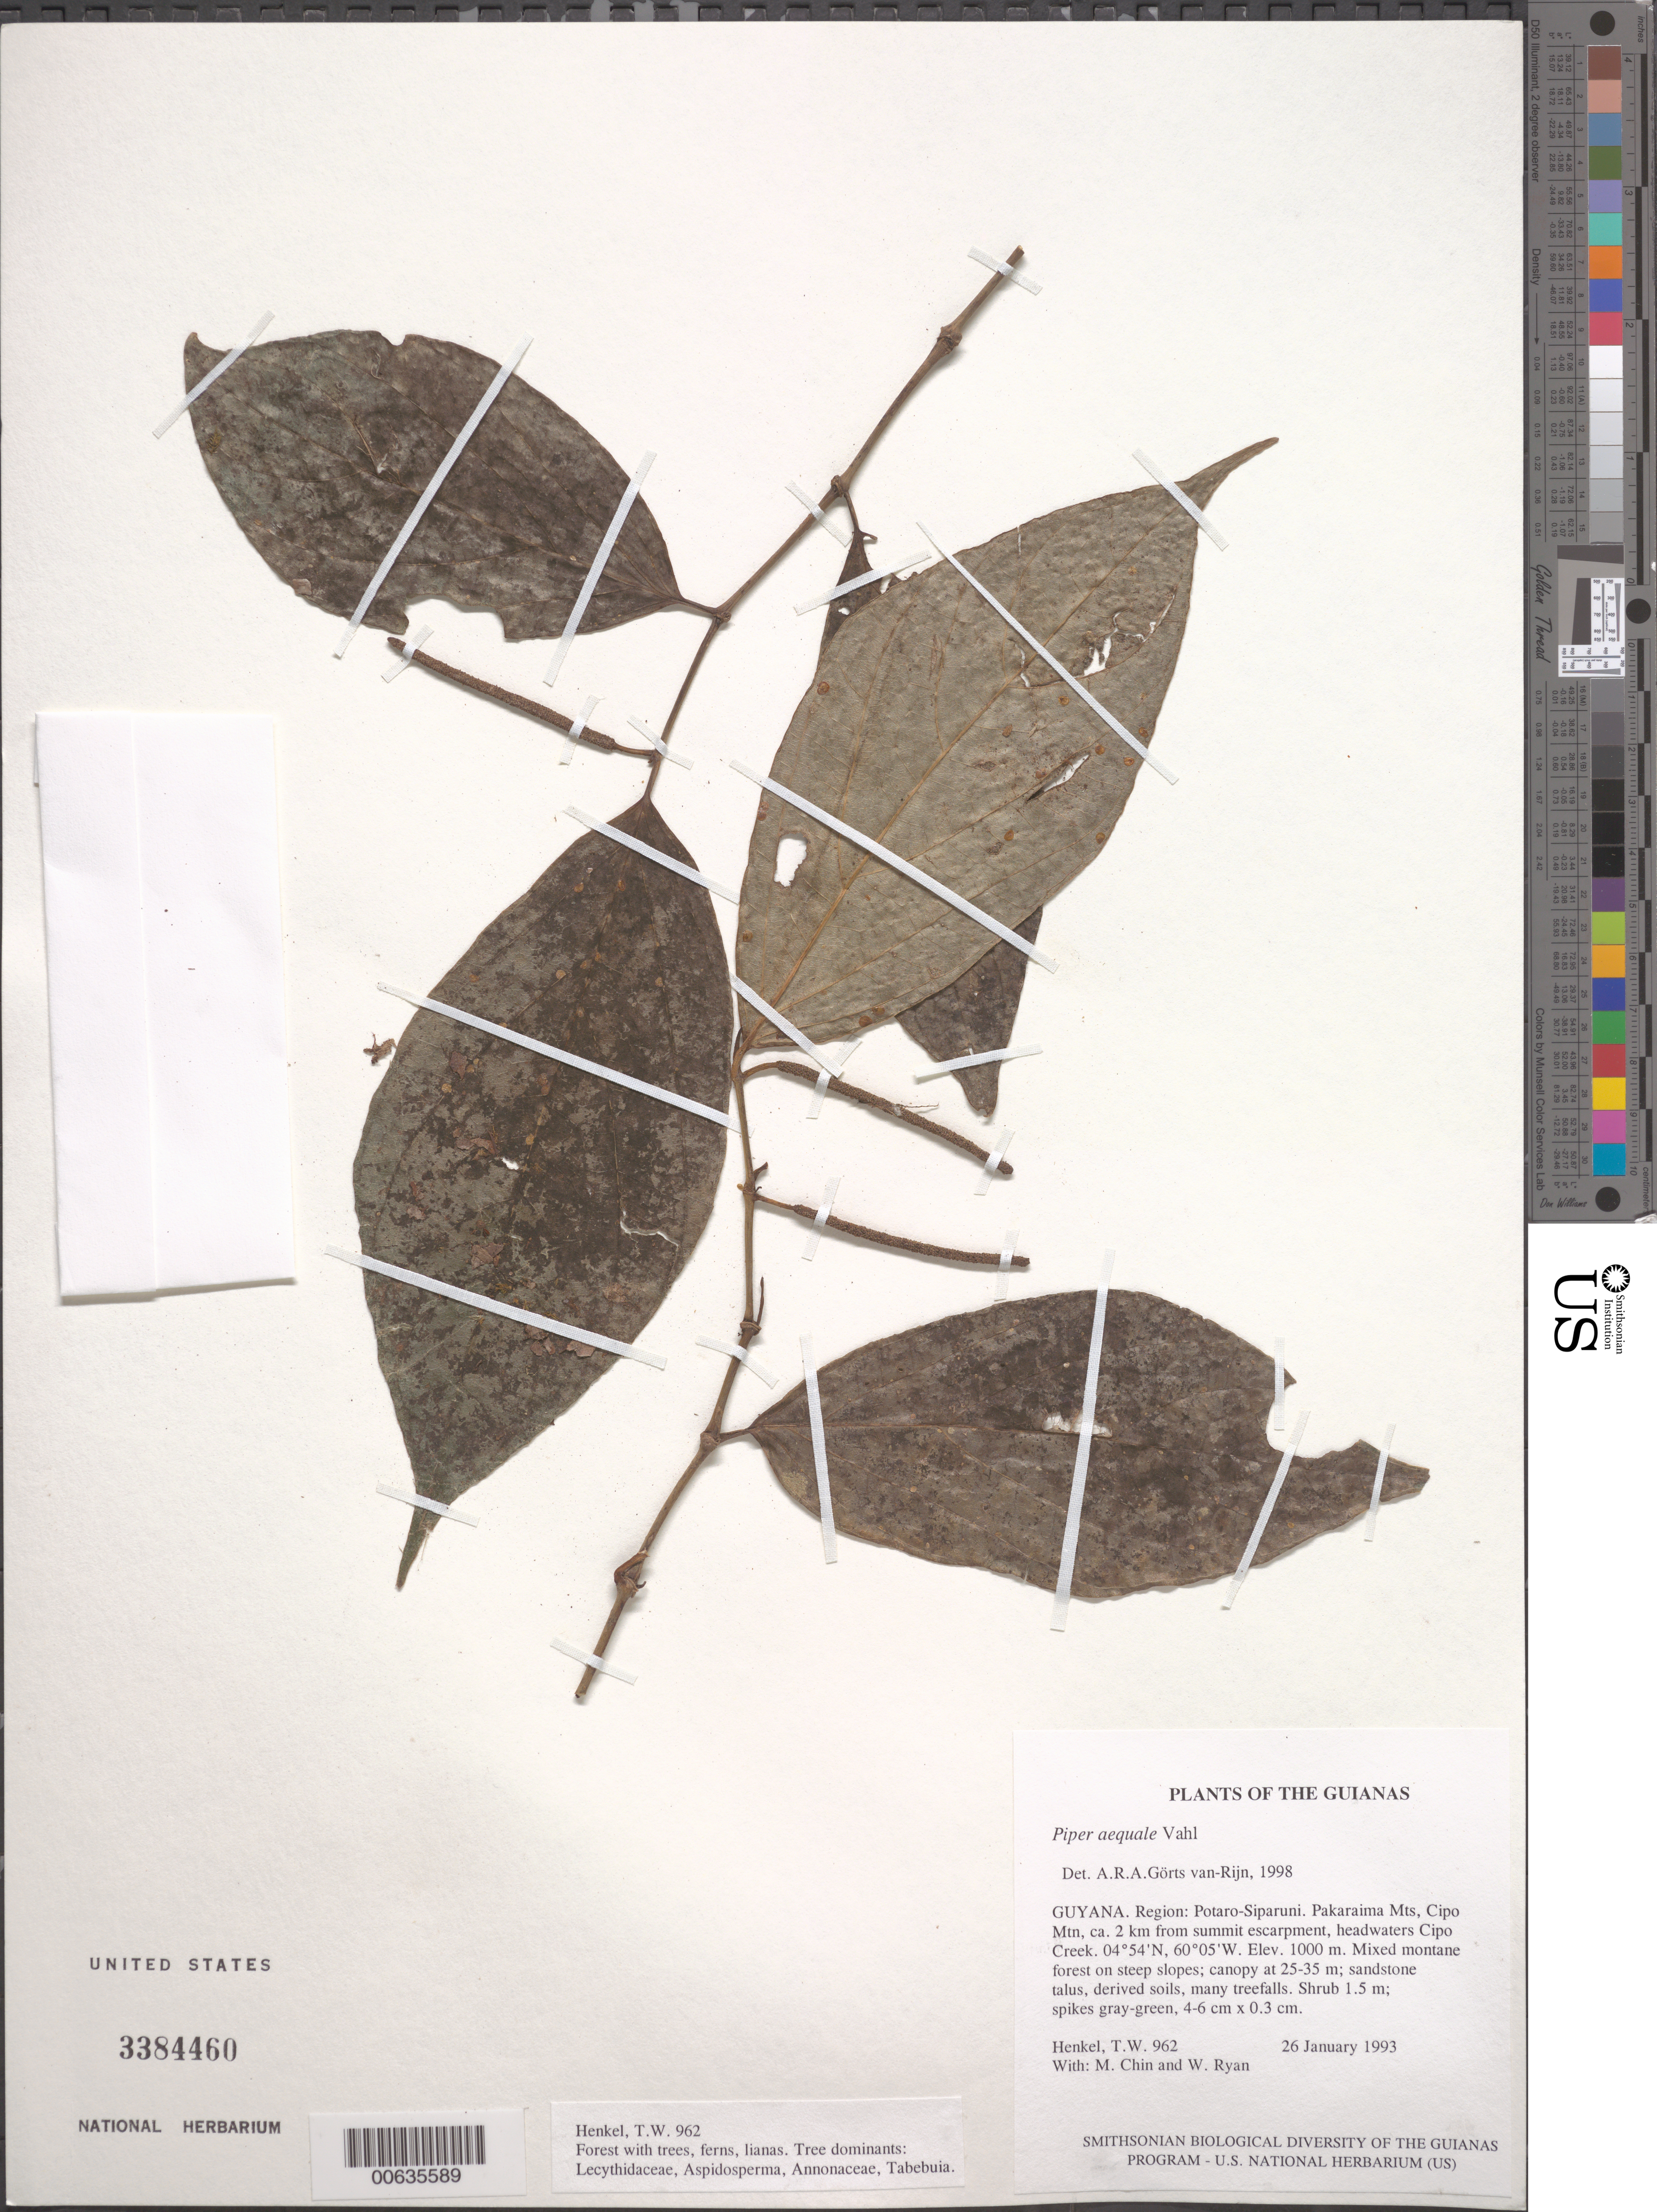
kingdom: Plantae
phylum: Tracheophyta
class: Magnoliopsida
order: Piperales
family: Piperaceae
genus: Piper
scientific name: Piper aequale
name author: Vahl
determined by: Görts-van Rijn, A. R. A.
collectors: T. Henkel, M. Chin & W. Ryan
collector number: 962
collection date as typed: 26 January 1993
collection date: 1993-01-26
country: Guyana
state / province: Potaro-Siparuni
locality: Pakaraima Mts, Cipo Mtn, ca. 2 km from summit escarpment, headwaters Cipo Creek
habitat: Mixed montane forest on steep slopes; canopy at 25-35 m; sandstone talus, derived soils, many treefalls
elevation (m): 1000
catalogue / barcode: US 3384460